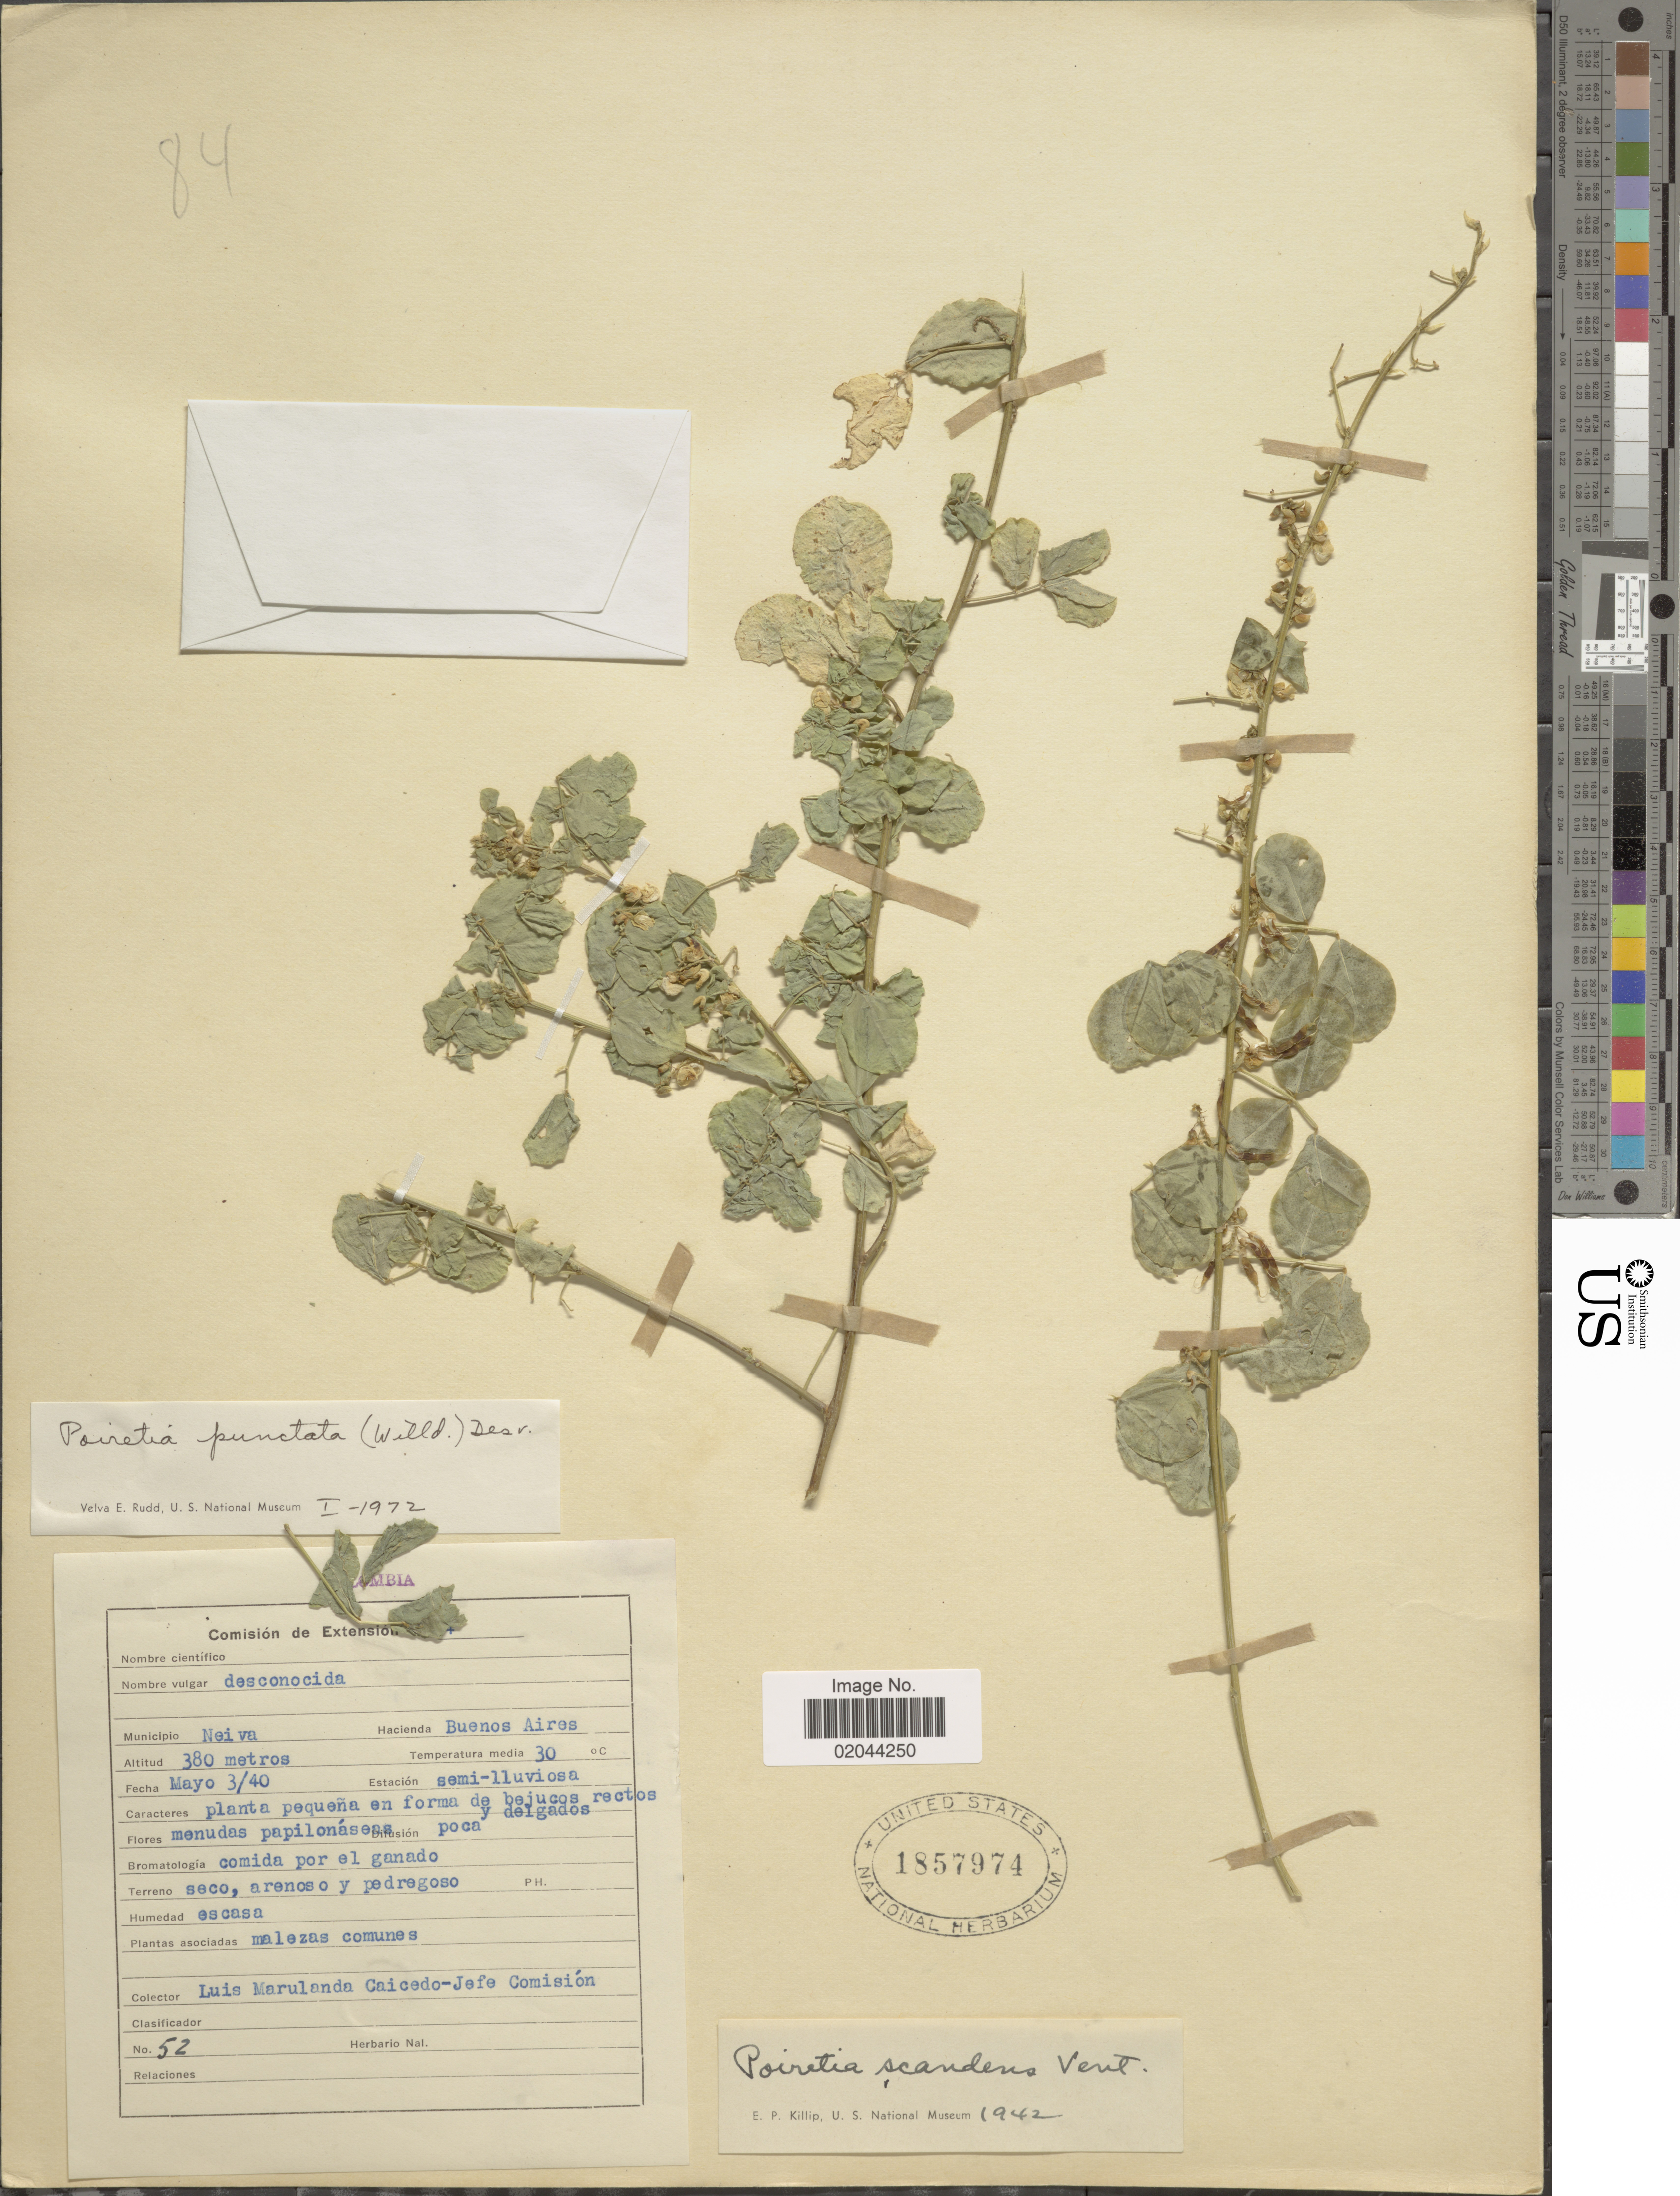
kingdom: Plantae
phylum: Tracheophyta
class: Magnoliopsida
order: Fabales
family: Fabaceae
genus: Poiretia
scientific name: Poiretia punctata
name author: (Willd.) Desv.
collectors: L. Marulanda Caicedo & J. Comision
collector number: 52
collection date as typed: Transcribed d/m/y: 3/5/40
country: Colombia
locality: Municipio Neiva, Hacienda Buenos Aires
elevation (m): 380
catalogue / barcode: US 1857974